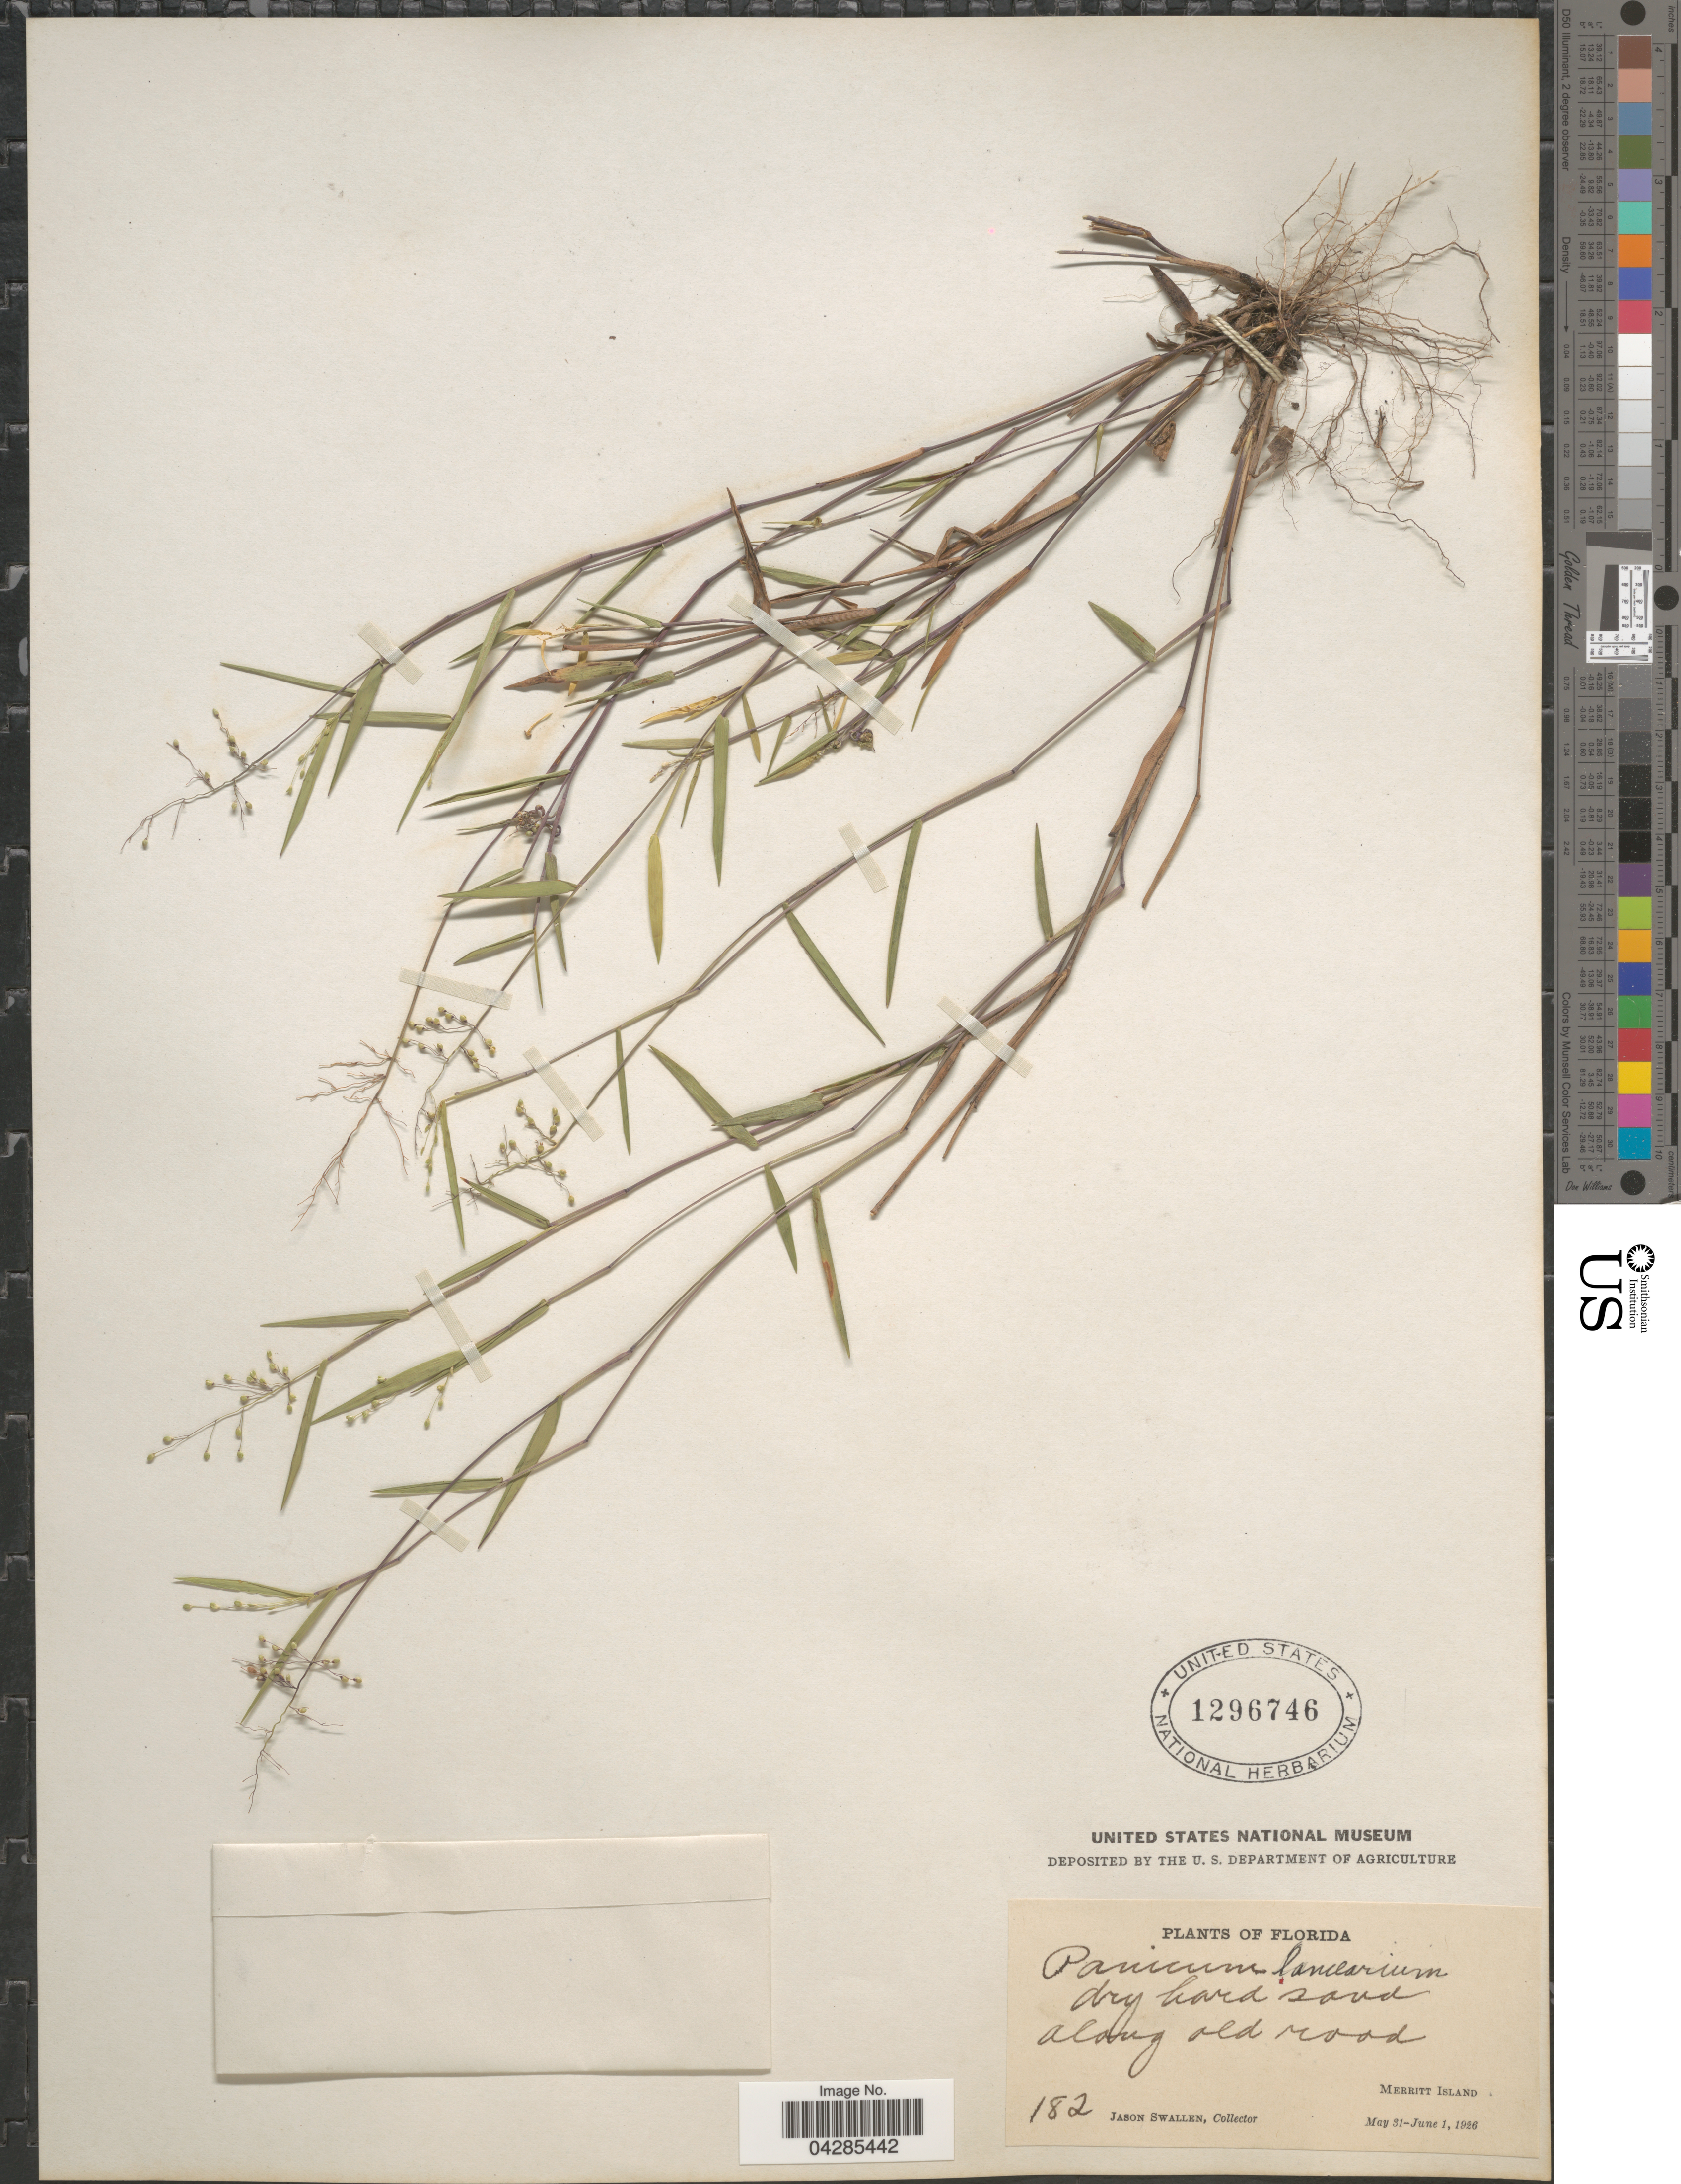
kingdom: Plantae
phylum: Tracheophyta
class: Liliopsida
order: Poales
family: Poaceae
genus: Dichanthelium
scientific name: Dichanthelium portoricense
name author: (Desv. ex Ham.) B.F. Hansen & Wunderlin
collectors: J. R. Swallen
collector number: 182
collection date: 1926-05-31/1926-06-01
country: United States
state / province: Florida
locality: Merritt Island.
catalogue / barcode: US 1296746